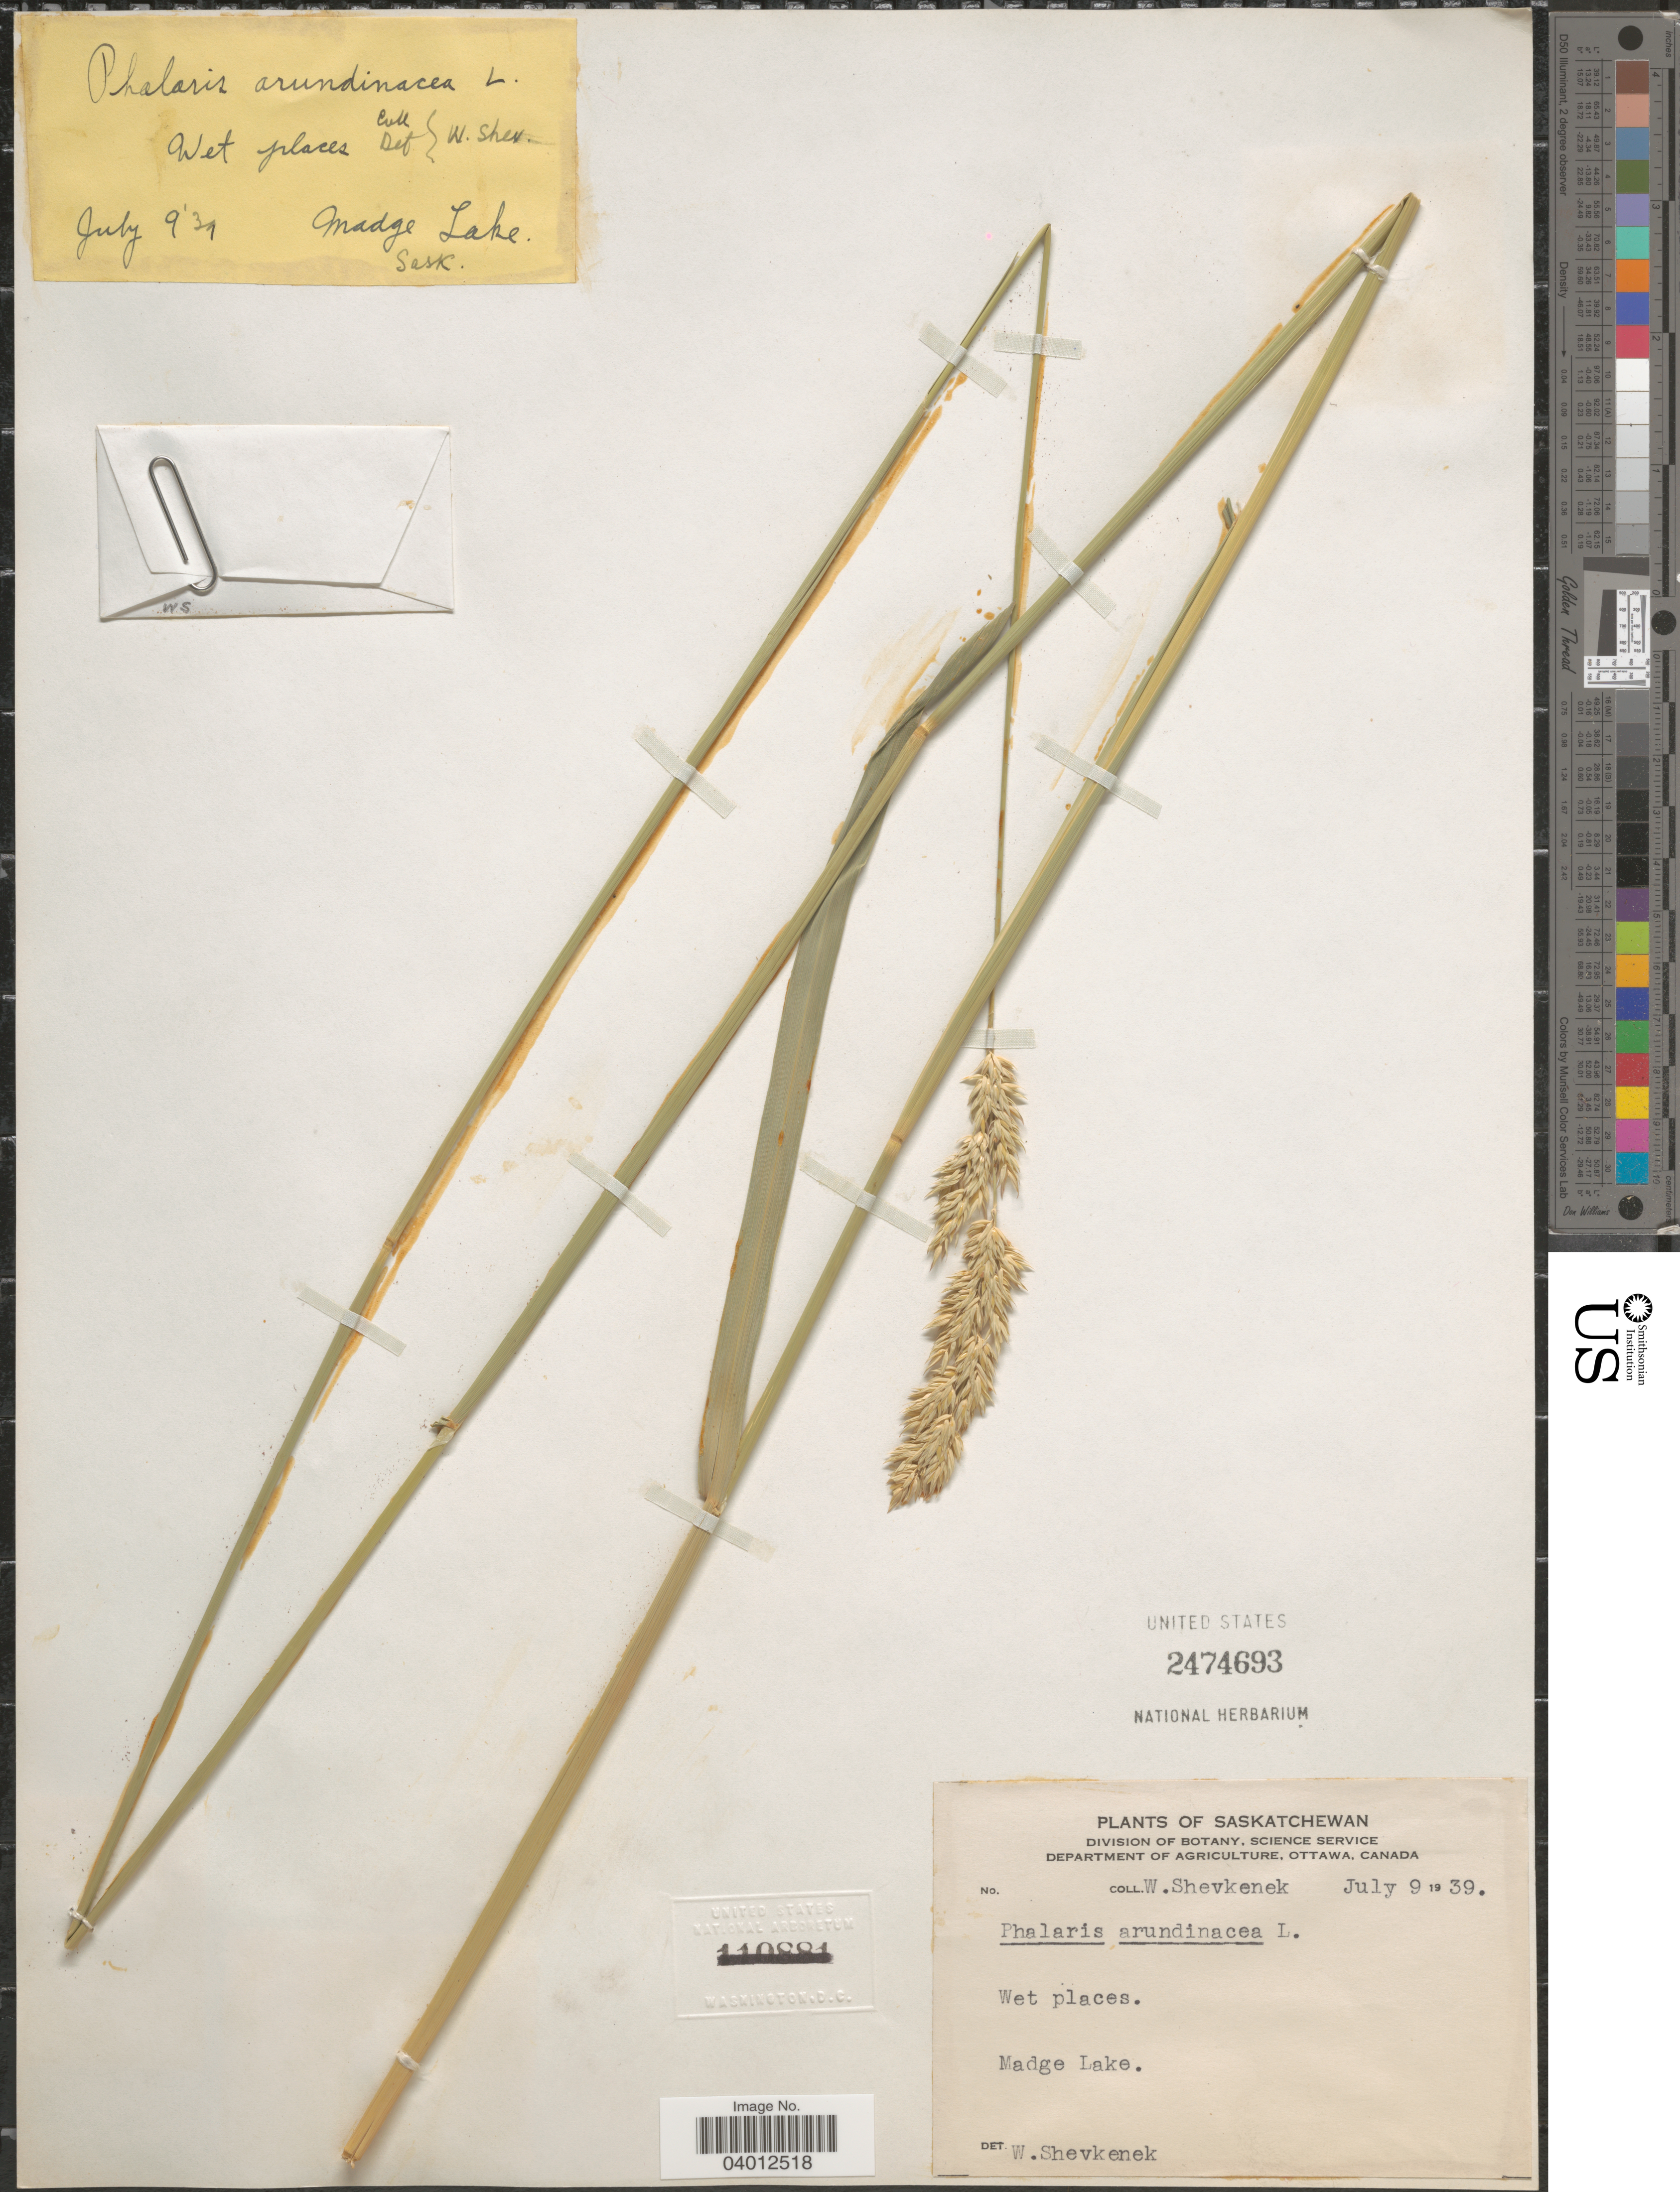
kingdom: Plantae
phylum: Tracheophyta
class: Liliopsida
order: Poales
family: Poaceae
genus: Phalaris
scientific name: Phalaris arundinacea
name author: L.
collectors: W. Shevkenek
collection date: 1939-07-09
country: Canada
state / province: Saskatchewan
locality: Madge Lake.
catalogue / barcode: US 2474693